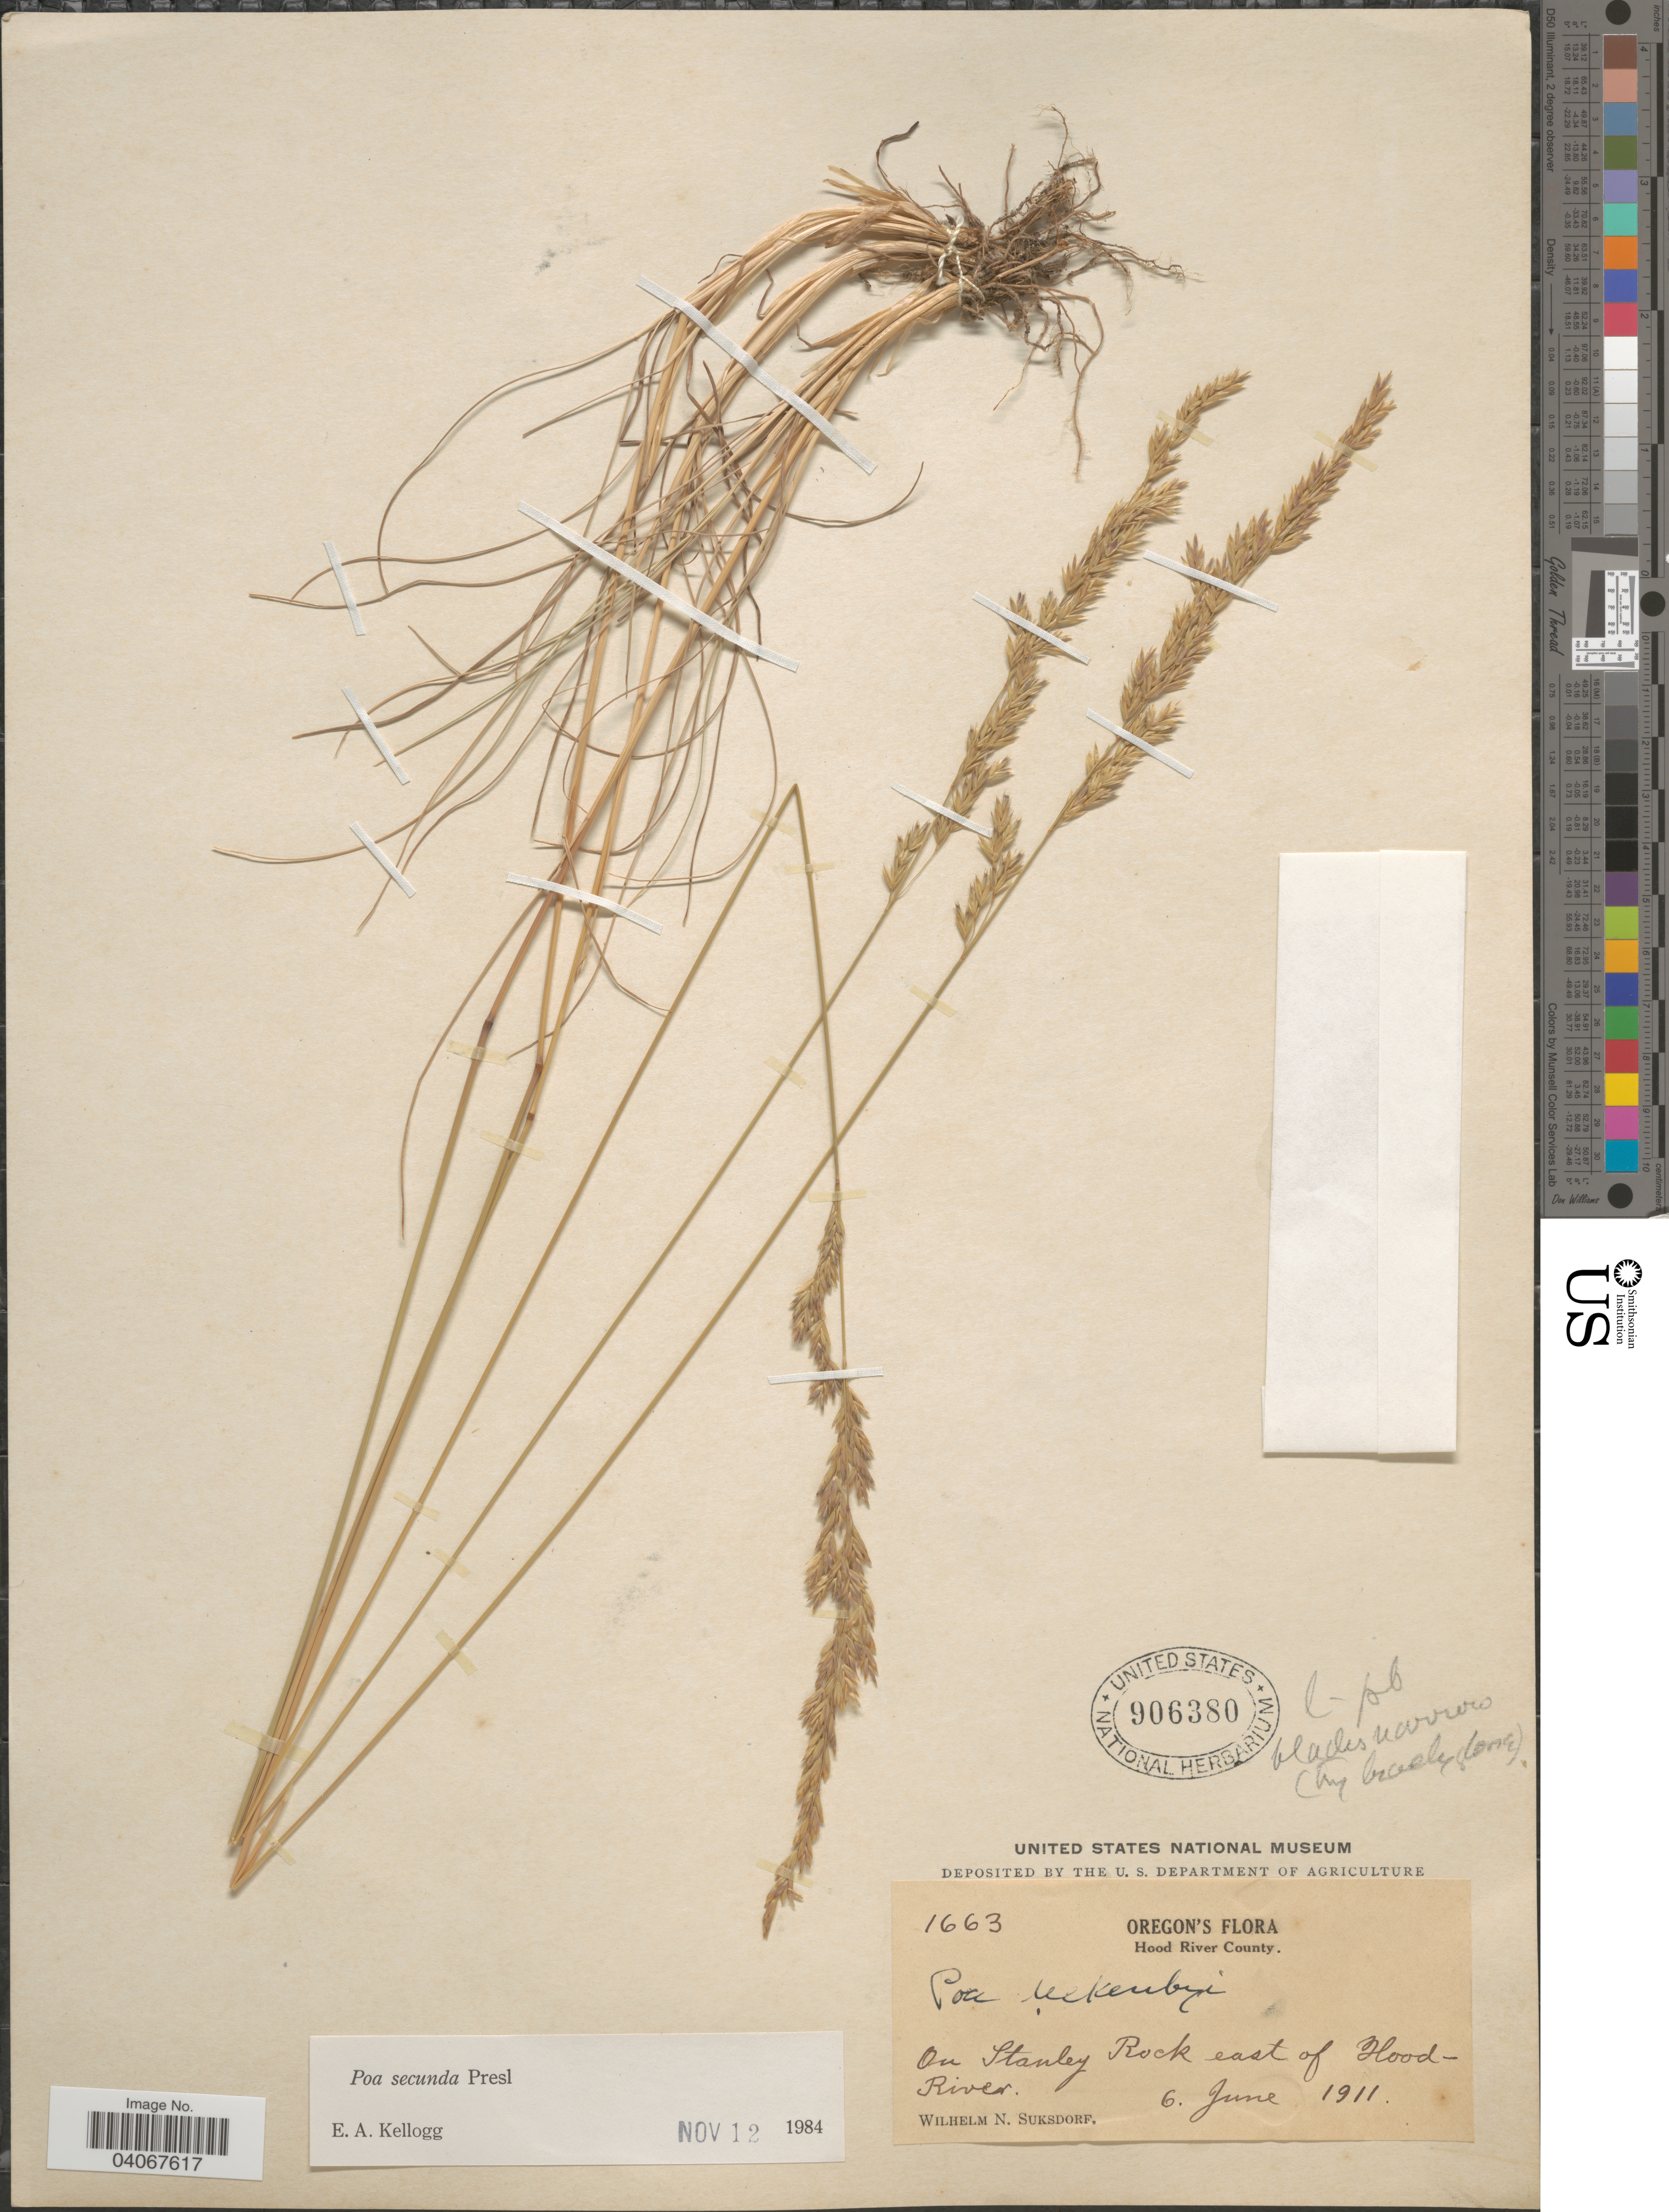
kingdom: Plantae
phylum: Tracheophyta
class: Liliopsida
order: Poales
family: Poaceae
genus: Poa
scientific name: Poa secunda subsp. secunda var. secunda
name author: J. Presl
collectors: W. N. Suksdorf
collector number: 1663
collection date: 1911-06-06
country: United States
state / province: Oregon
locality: Hood River County. On Stanley Rock east of Hood River.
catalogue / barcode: US 906380